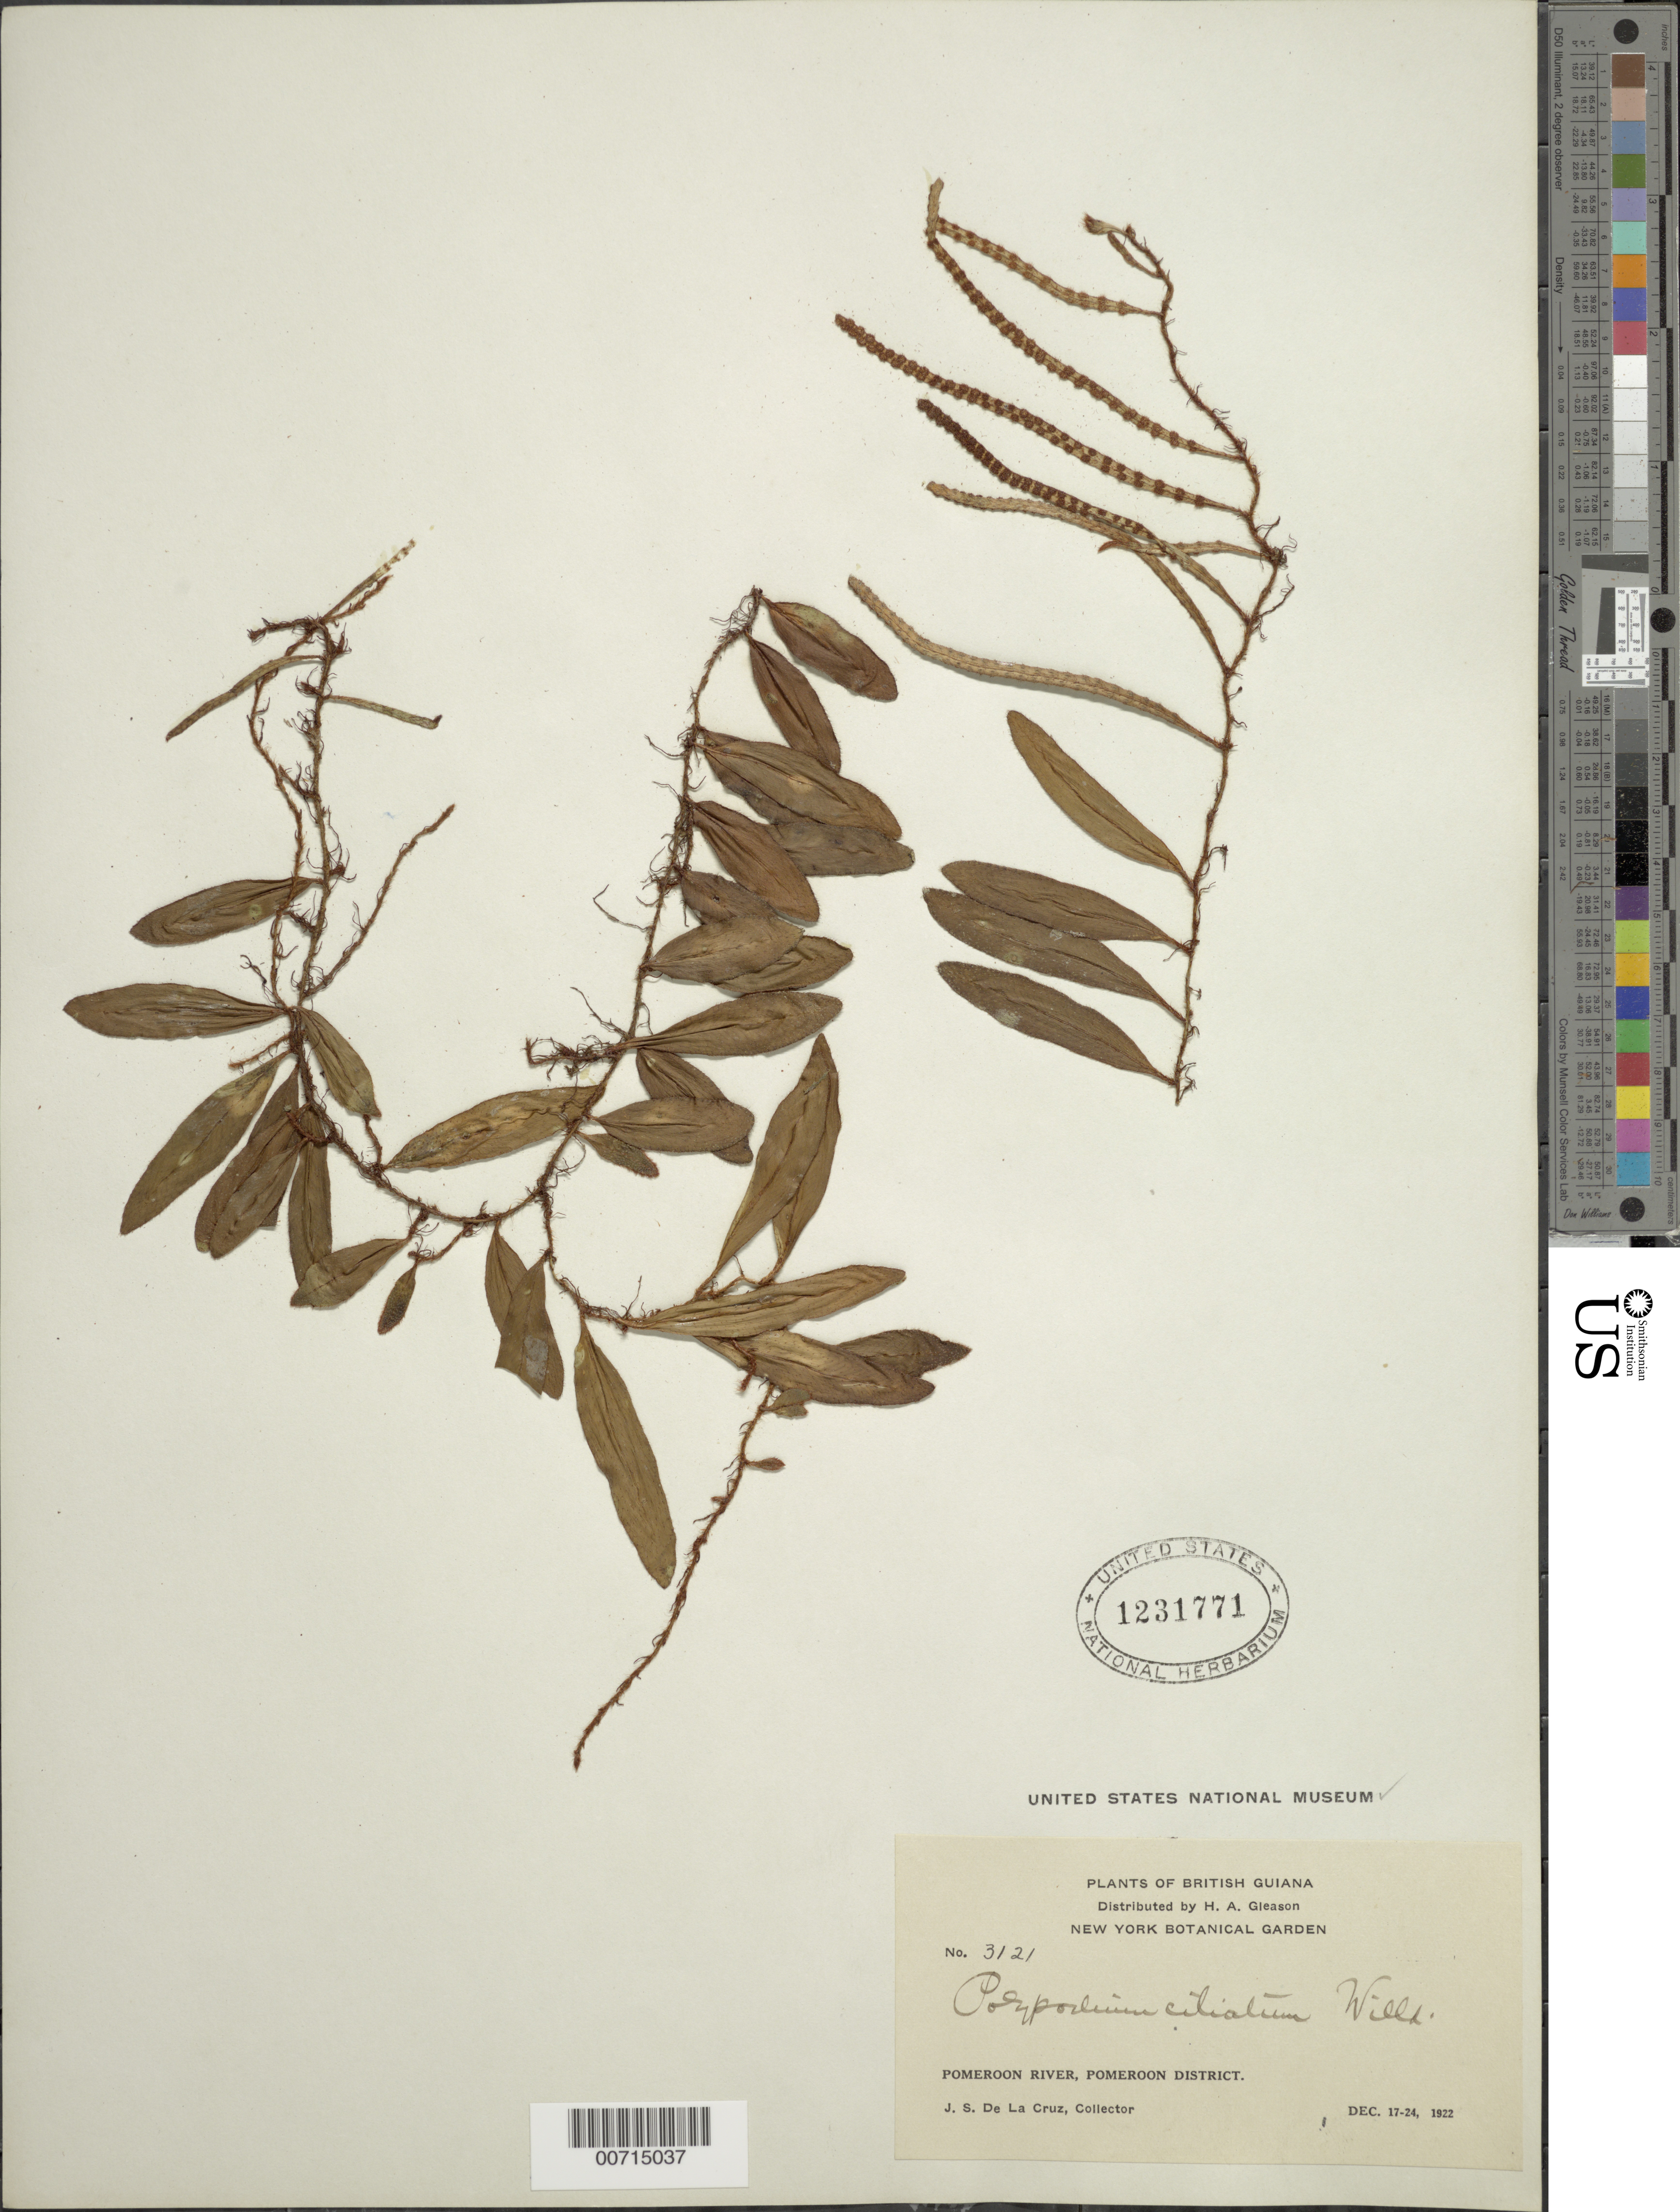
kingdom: Plantae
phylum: Tracheophyta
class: Polypodiopsida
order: Polypodiales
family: Polypodiaceae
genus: Microgramma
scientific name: Microgramma reptans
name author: (Cav.) A.R. Sm.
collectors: J. S. de la Cruz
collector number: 3121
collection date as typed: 17-Dec-22 to 24-Dec-22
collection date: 1922-12-17/1922-12-24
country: Guyana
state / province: Pomeroon-Supenaam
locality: Pomeroon R.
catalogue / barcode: US 1231771